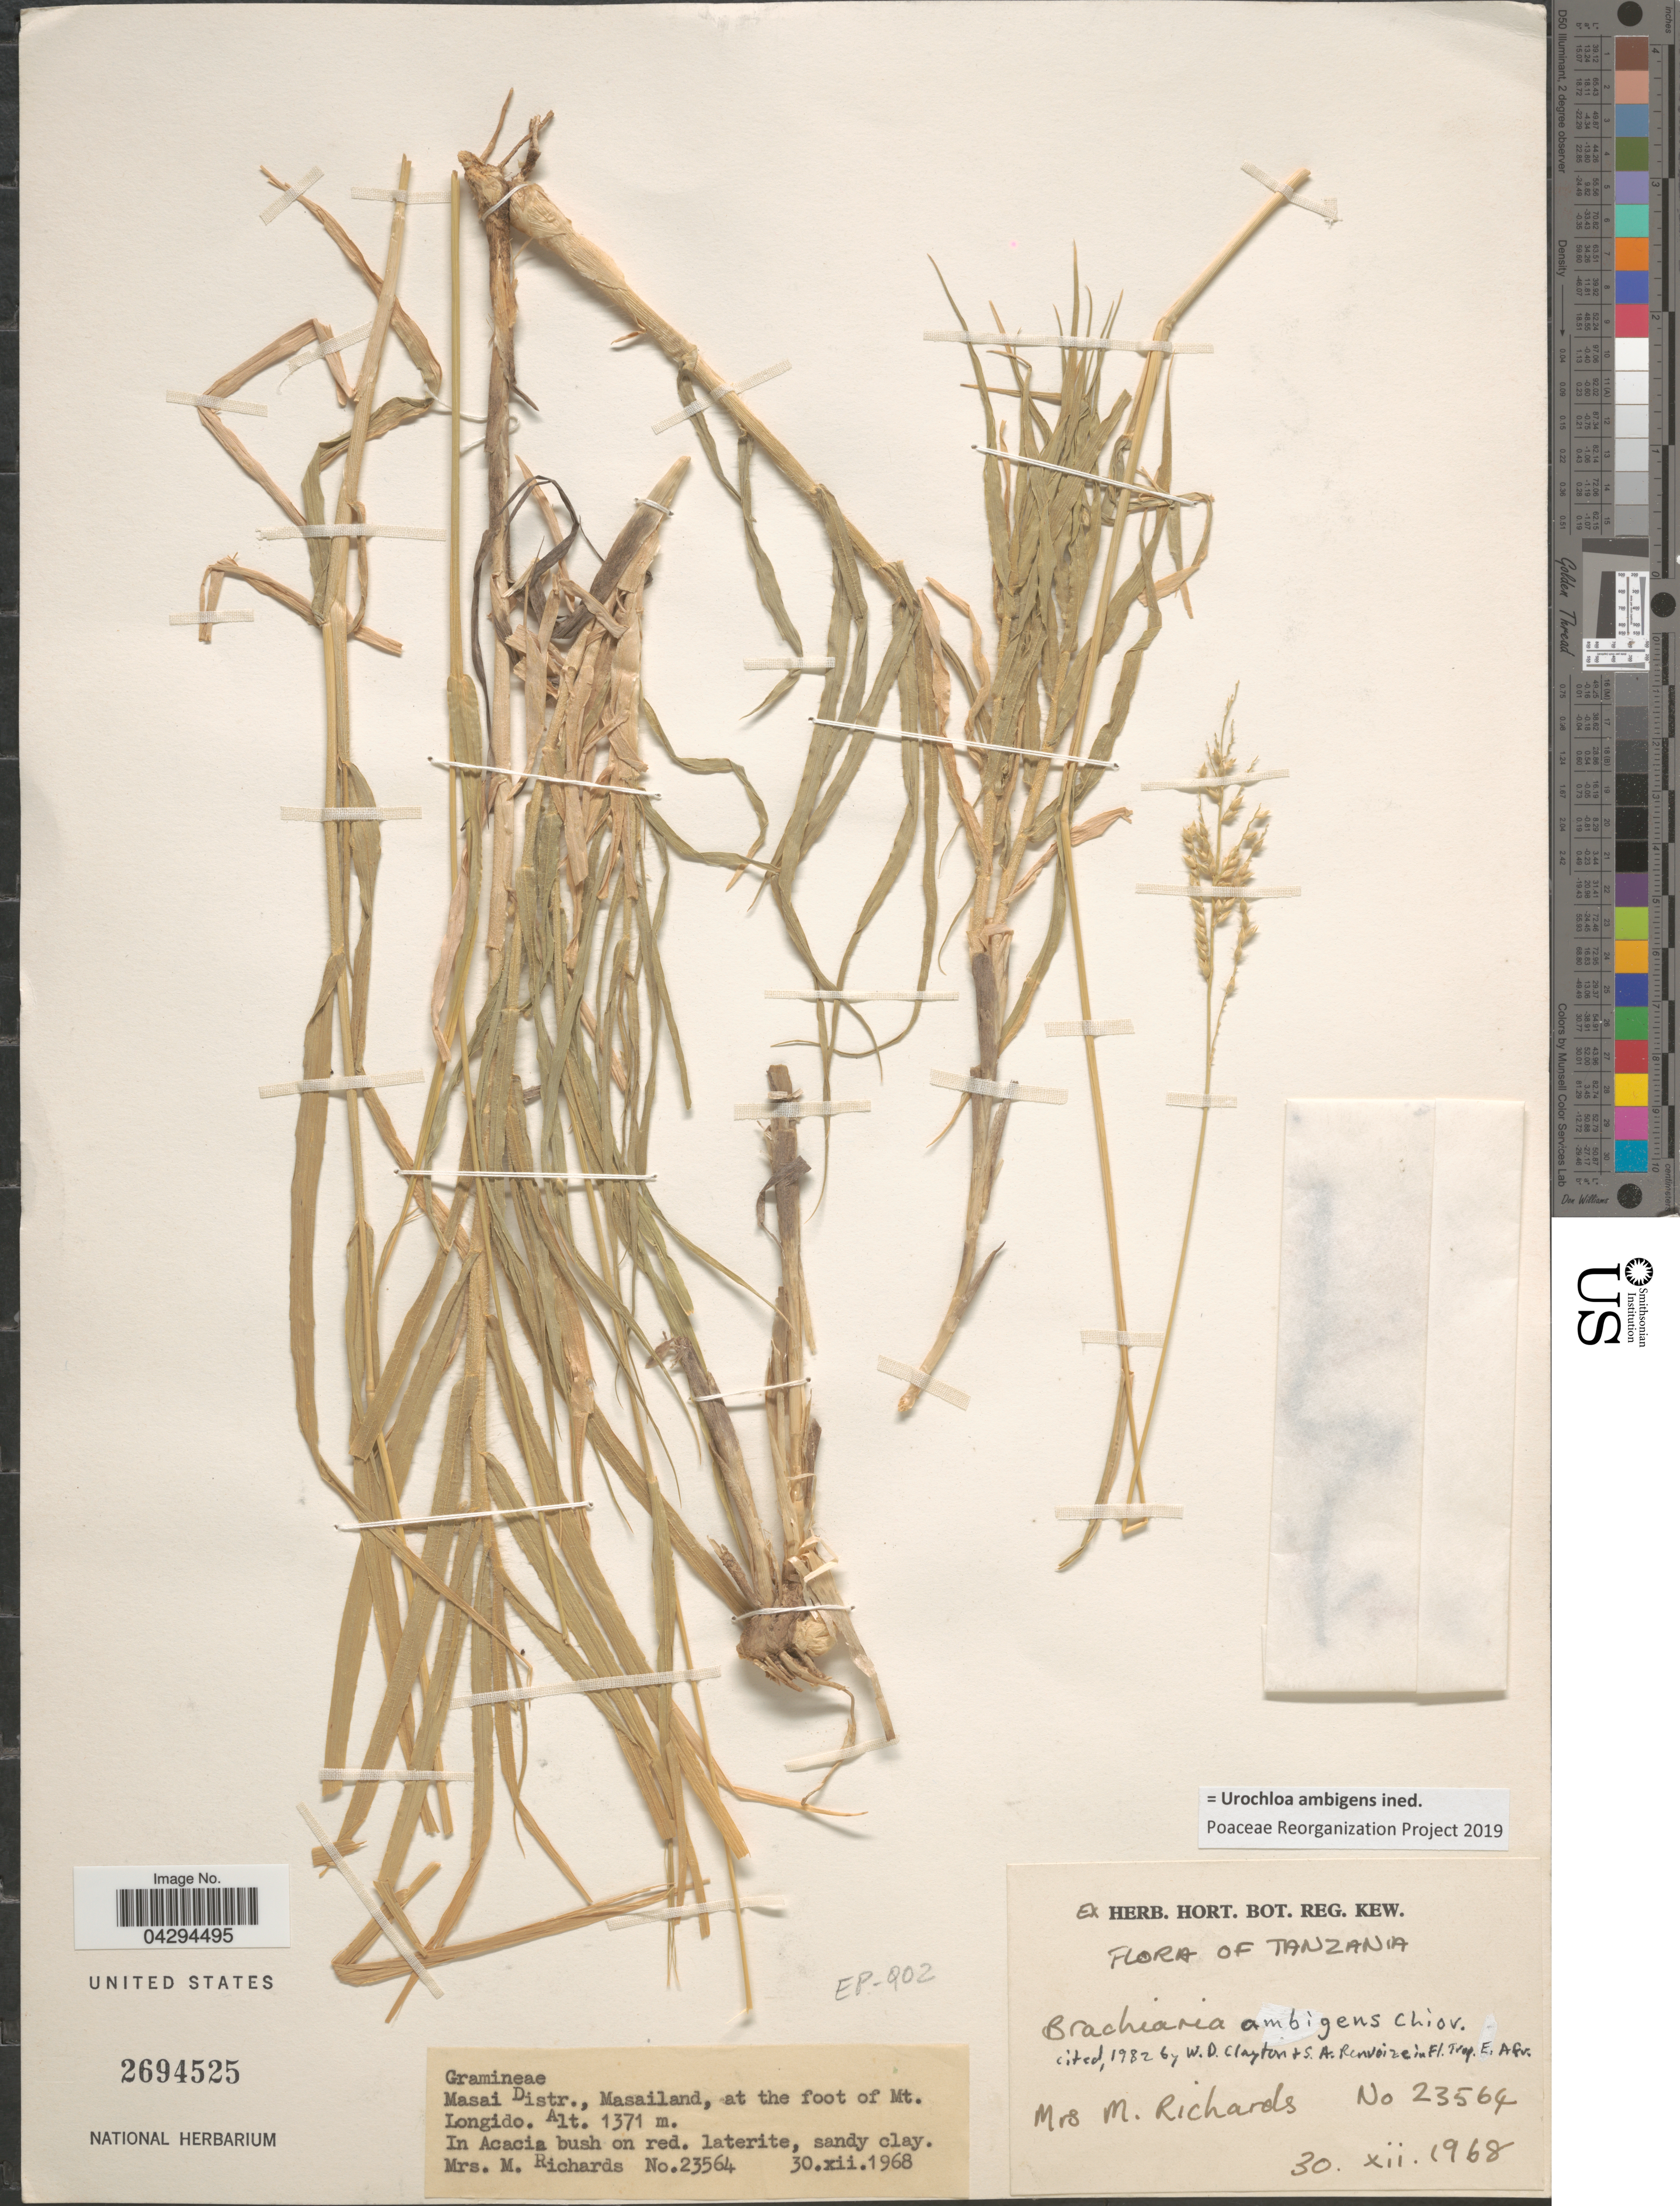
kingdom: Plantae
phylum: Tracheophyta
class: Liliopsida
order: Poales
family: Poaceae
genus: Urochloa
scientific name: Urochloa ambigens ined.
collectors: M. Richards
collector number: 23564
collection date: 1968-12-30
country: Tanzania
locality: Masai Distr., Masailand, at the foot of Mt. Longido.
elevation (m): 1371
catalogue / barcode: US 2694525